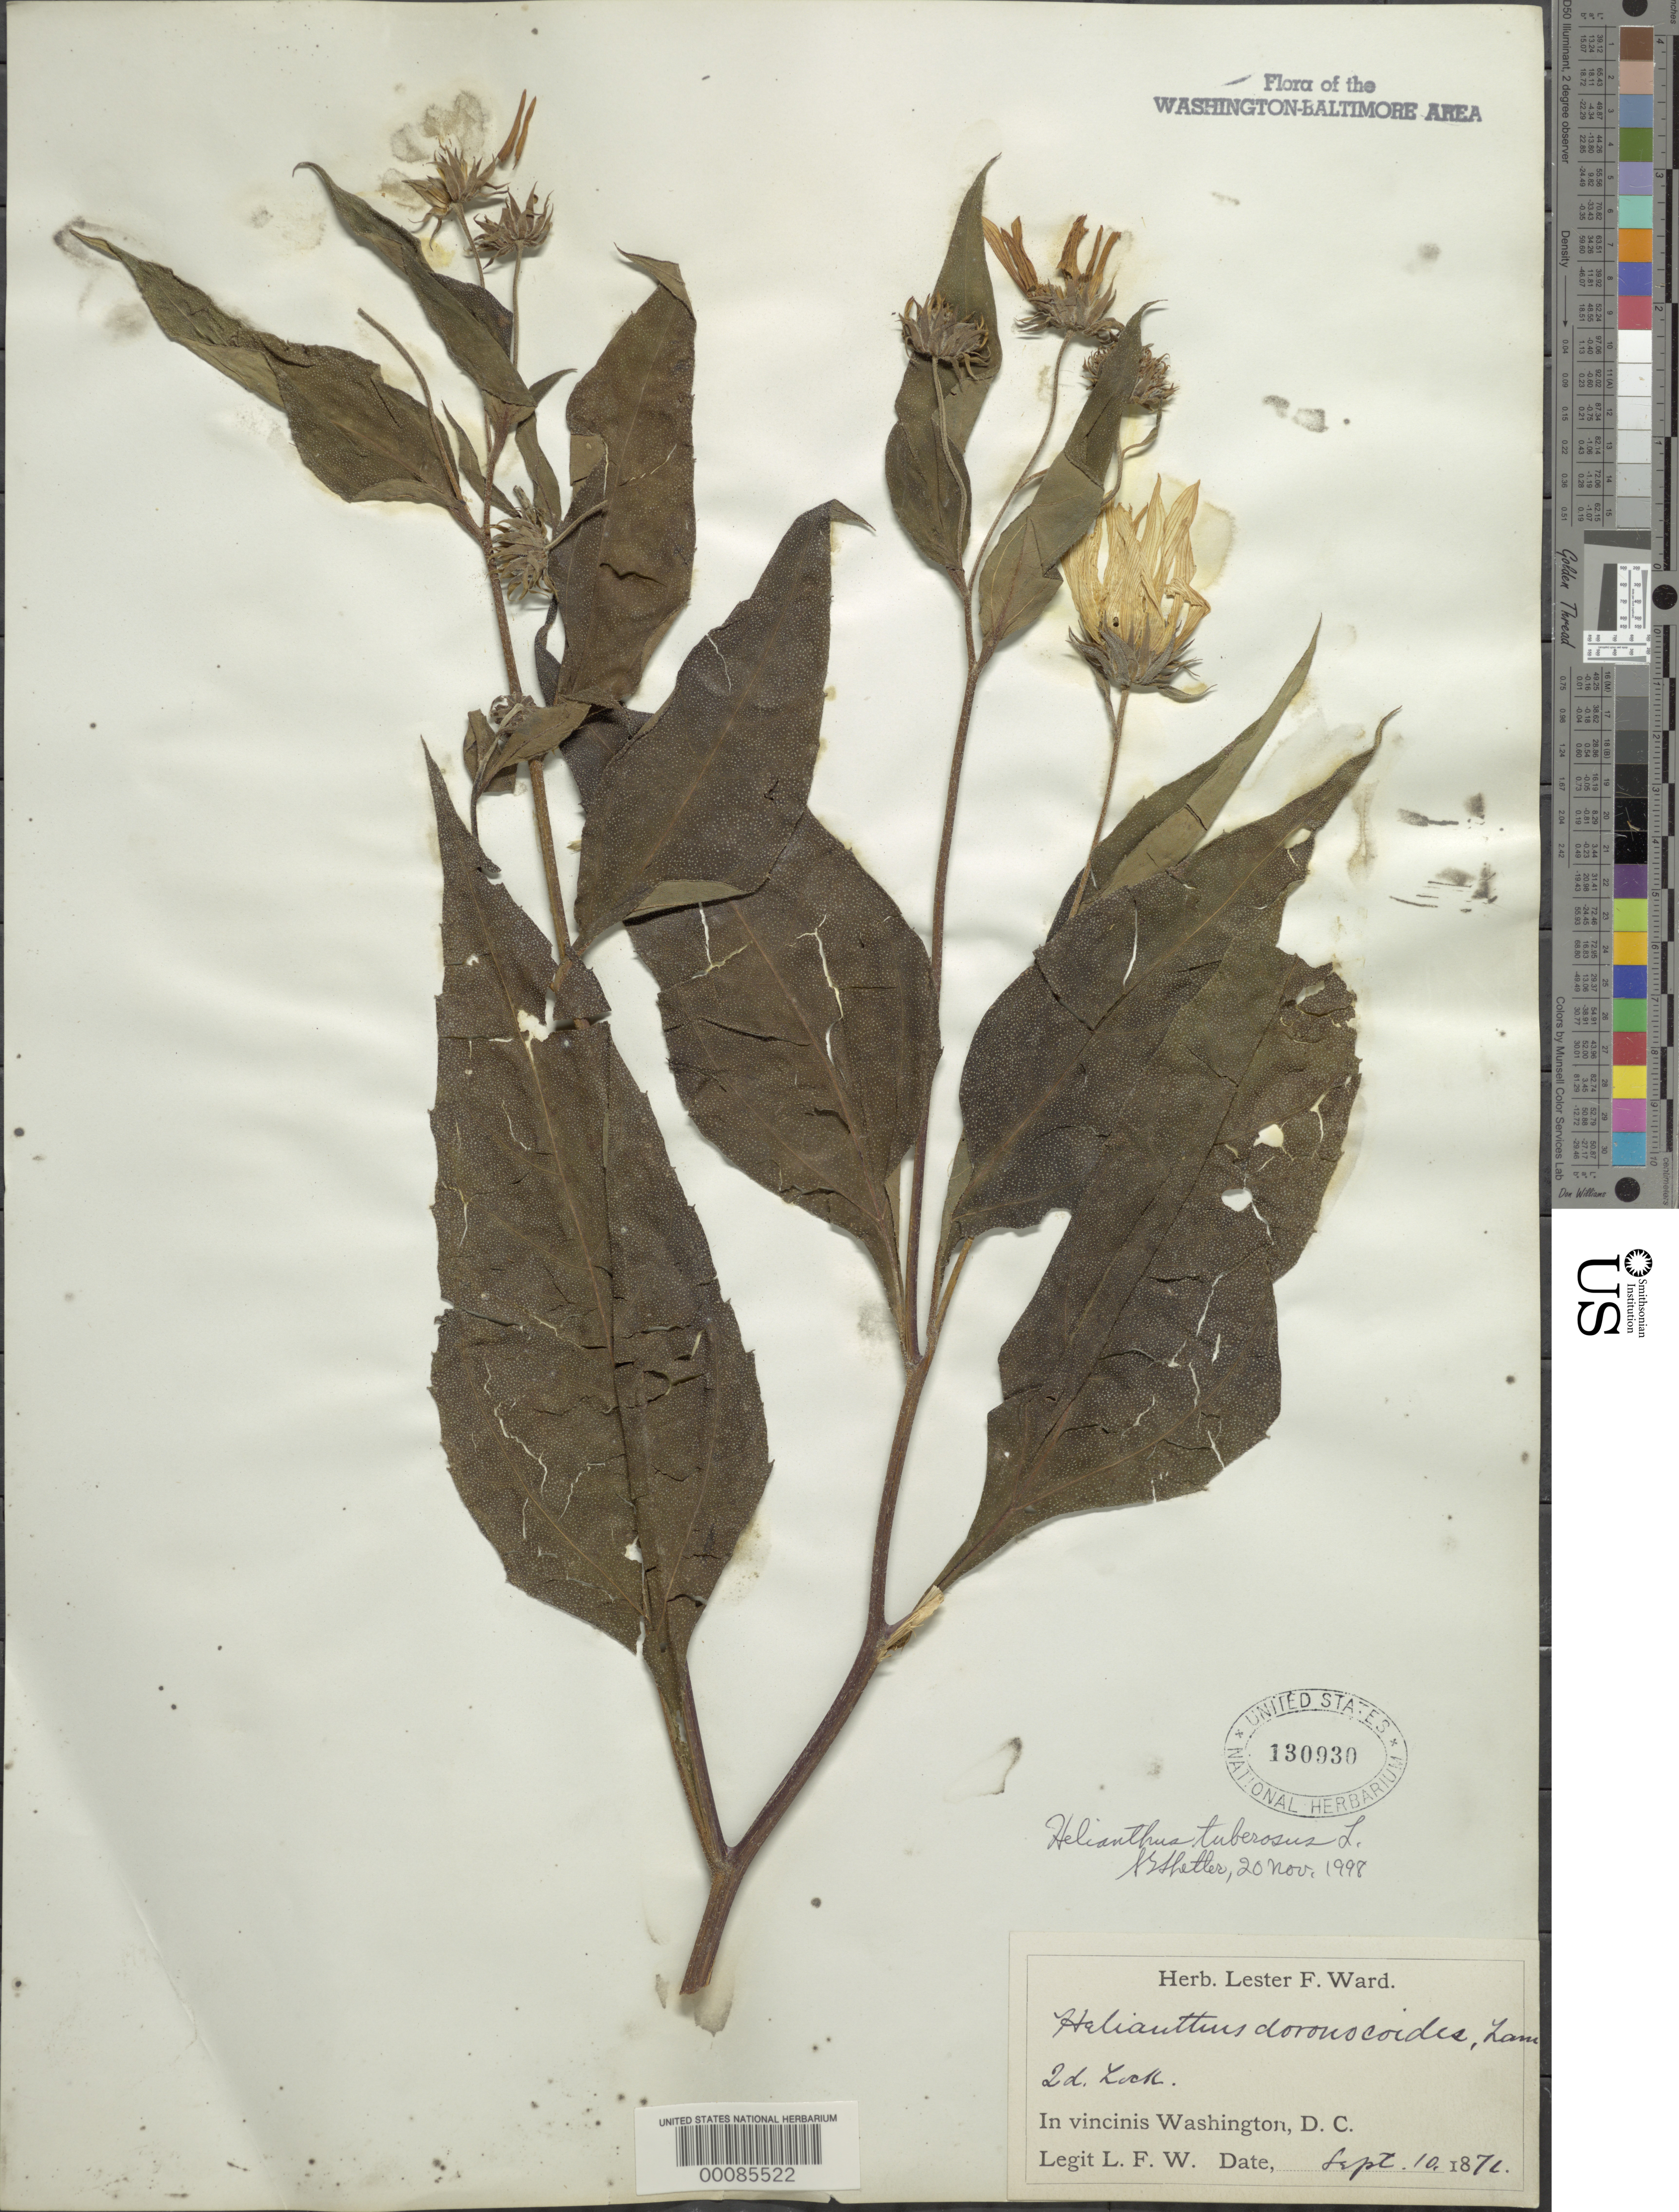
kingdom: Plantae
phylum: Tracheophyta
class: Magnoliopsida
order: Asterales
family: Asteraceae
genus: Helianthus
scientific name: Helianthus tuberosus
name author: L.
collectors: L. F. Ward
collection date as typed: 10 Sep 1876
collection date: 1876-09-10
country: United States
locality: Second Light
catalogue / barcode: US 130930